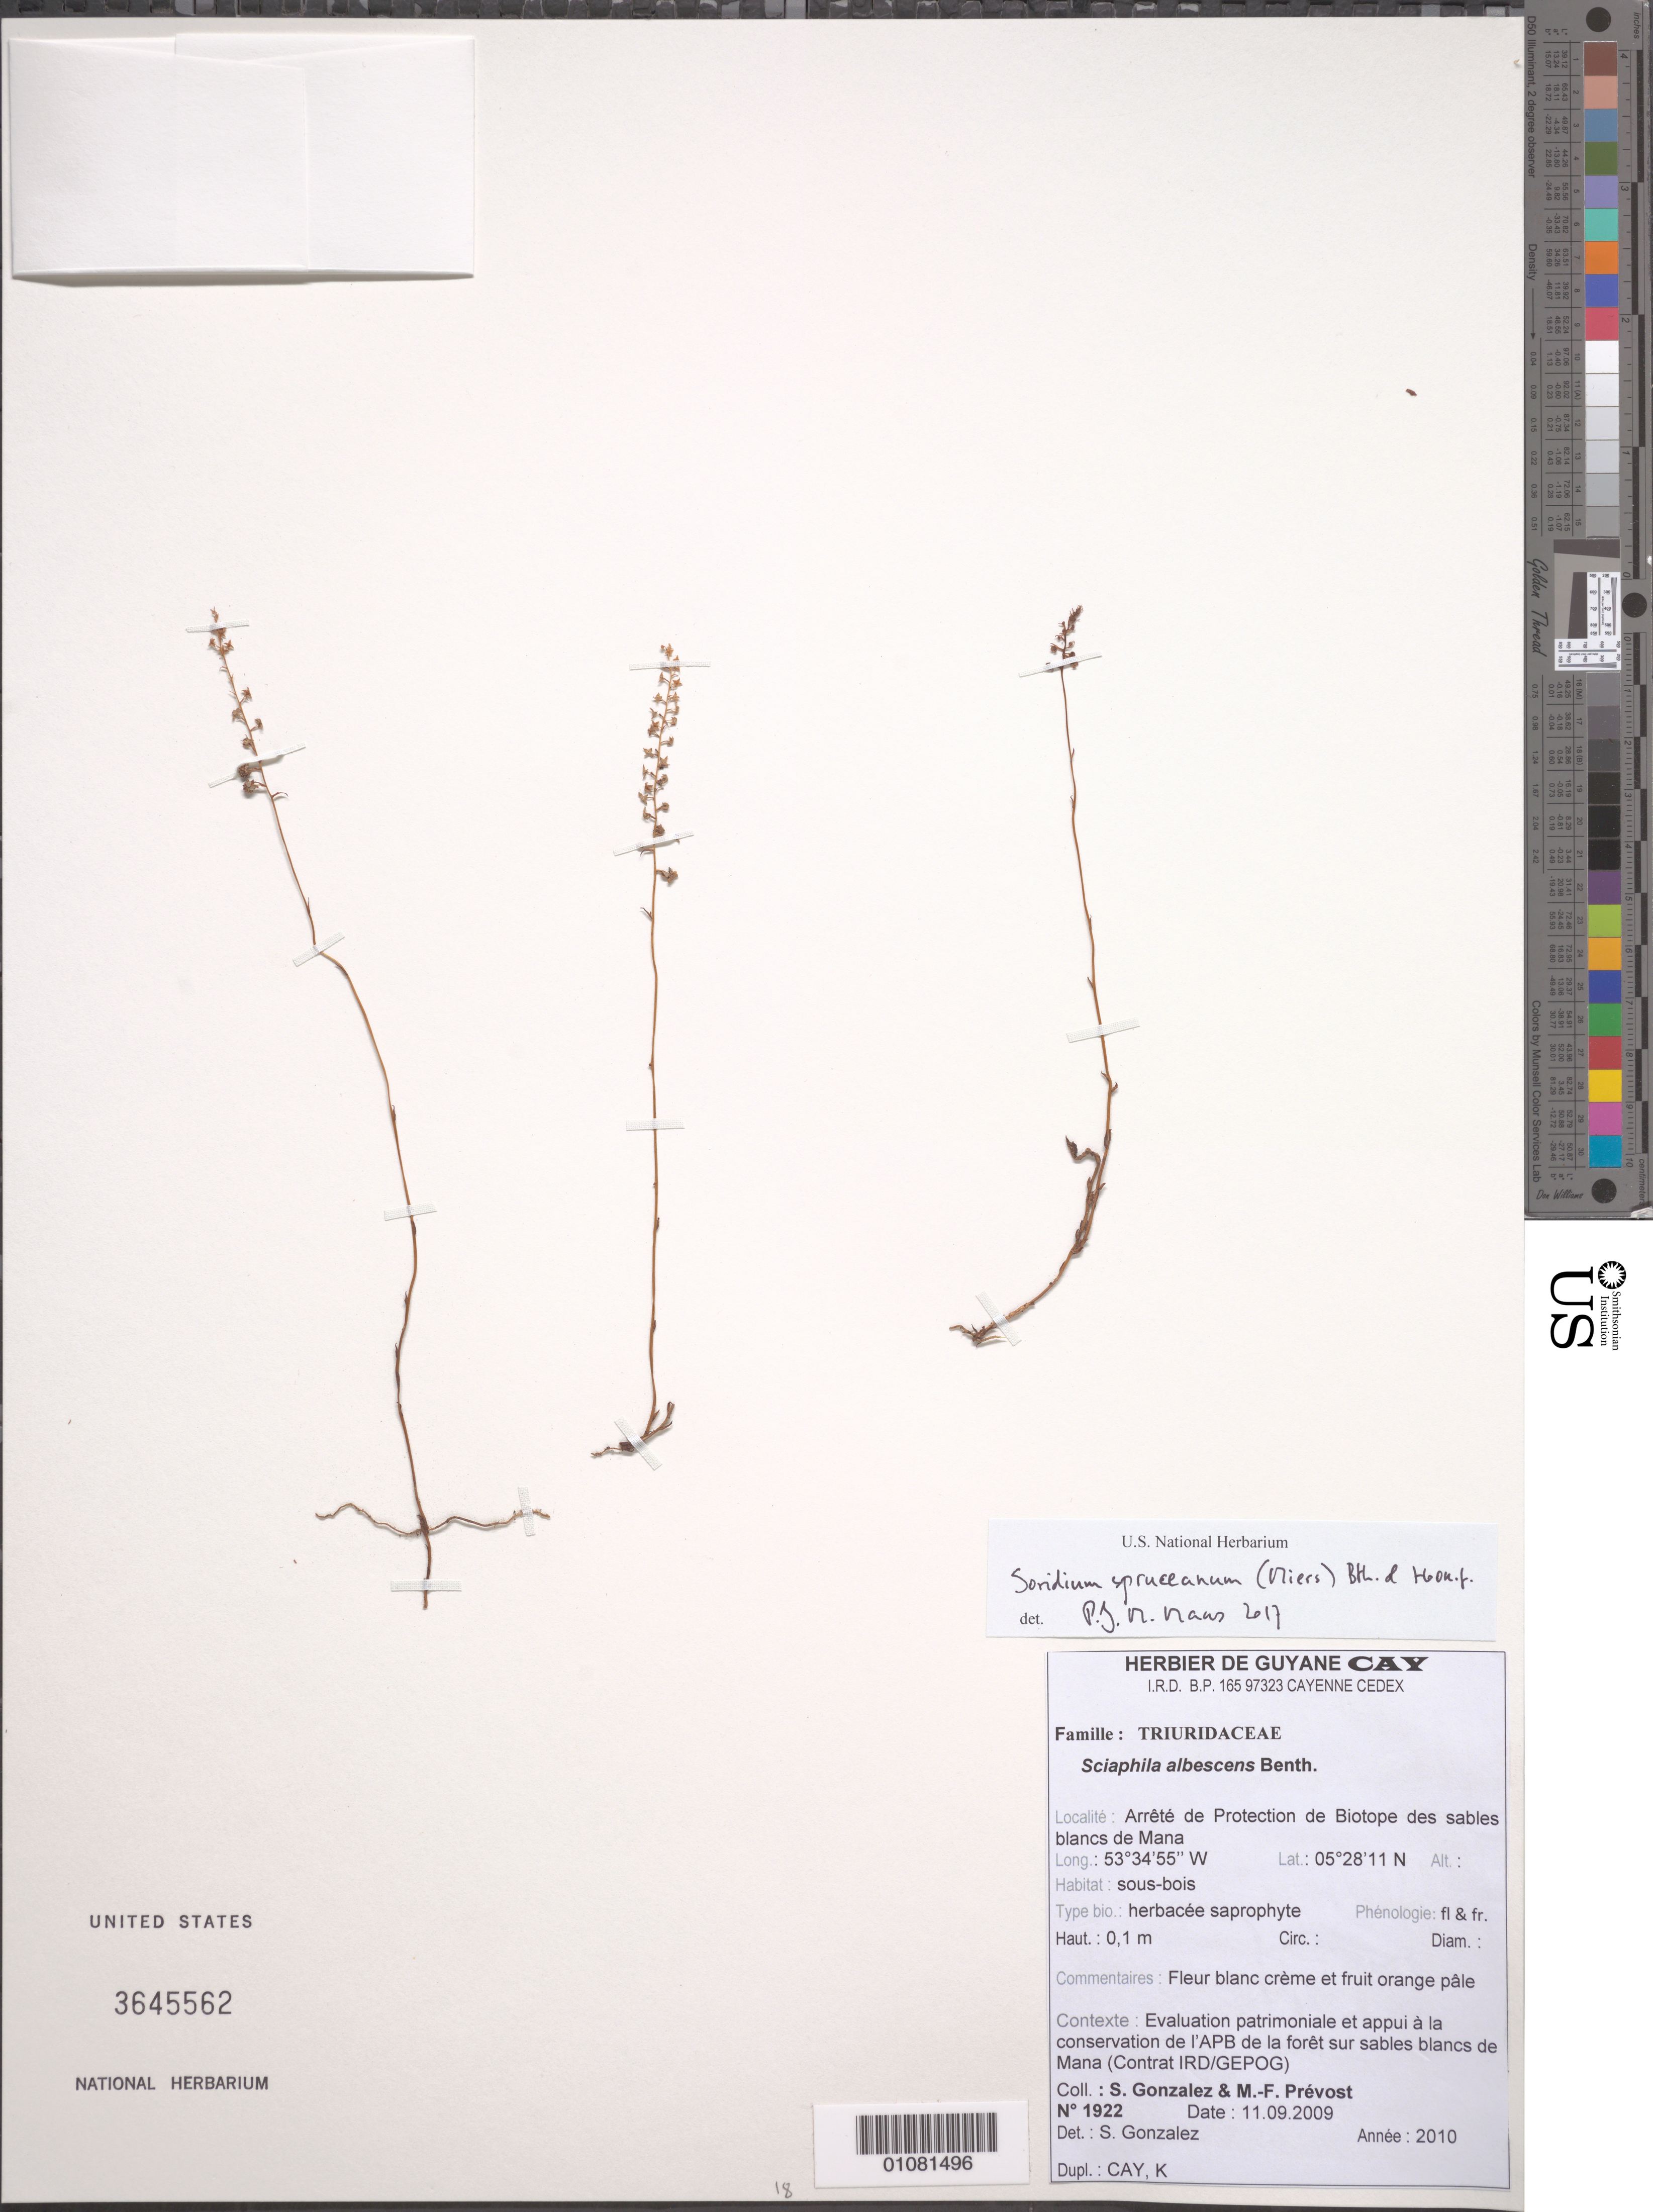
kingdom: Plantae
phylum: Tracheophyta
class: Liliopsida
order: Pandanales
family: Triuridaceae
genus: Soridium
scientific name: Soridium spruceanum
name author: Miers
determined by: Maas, P. J. M., Curator of the herbarium (U), Nationaal Herbarium Nederland (NETHERLANDS)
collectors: S. Gonzalez & M.-F. Prévost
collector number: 1922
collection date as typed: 11-Sep-09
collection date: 2009-09-11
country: French Guiana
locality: Arrêté de Protection de Biotope des sables blancs de Mana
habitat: Sous-bois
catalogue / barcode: US 3645562